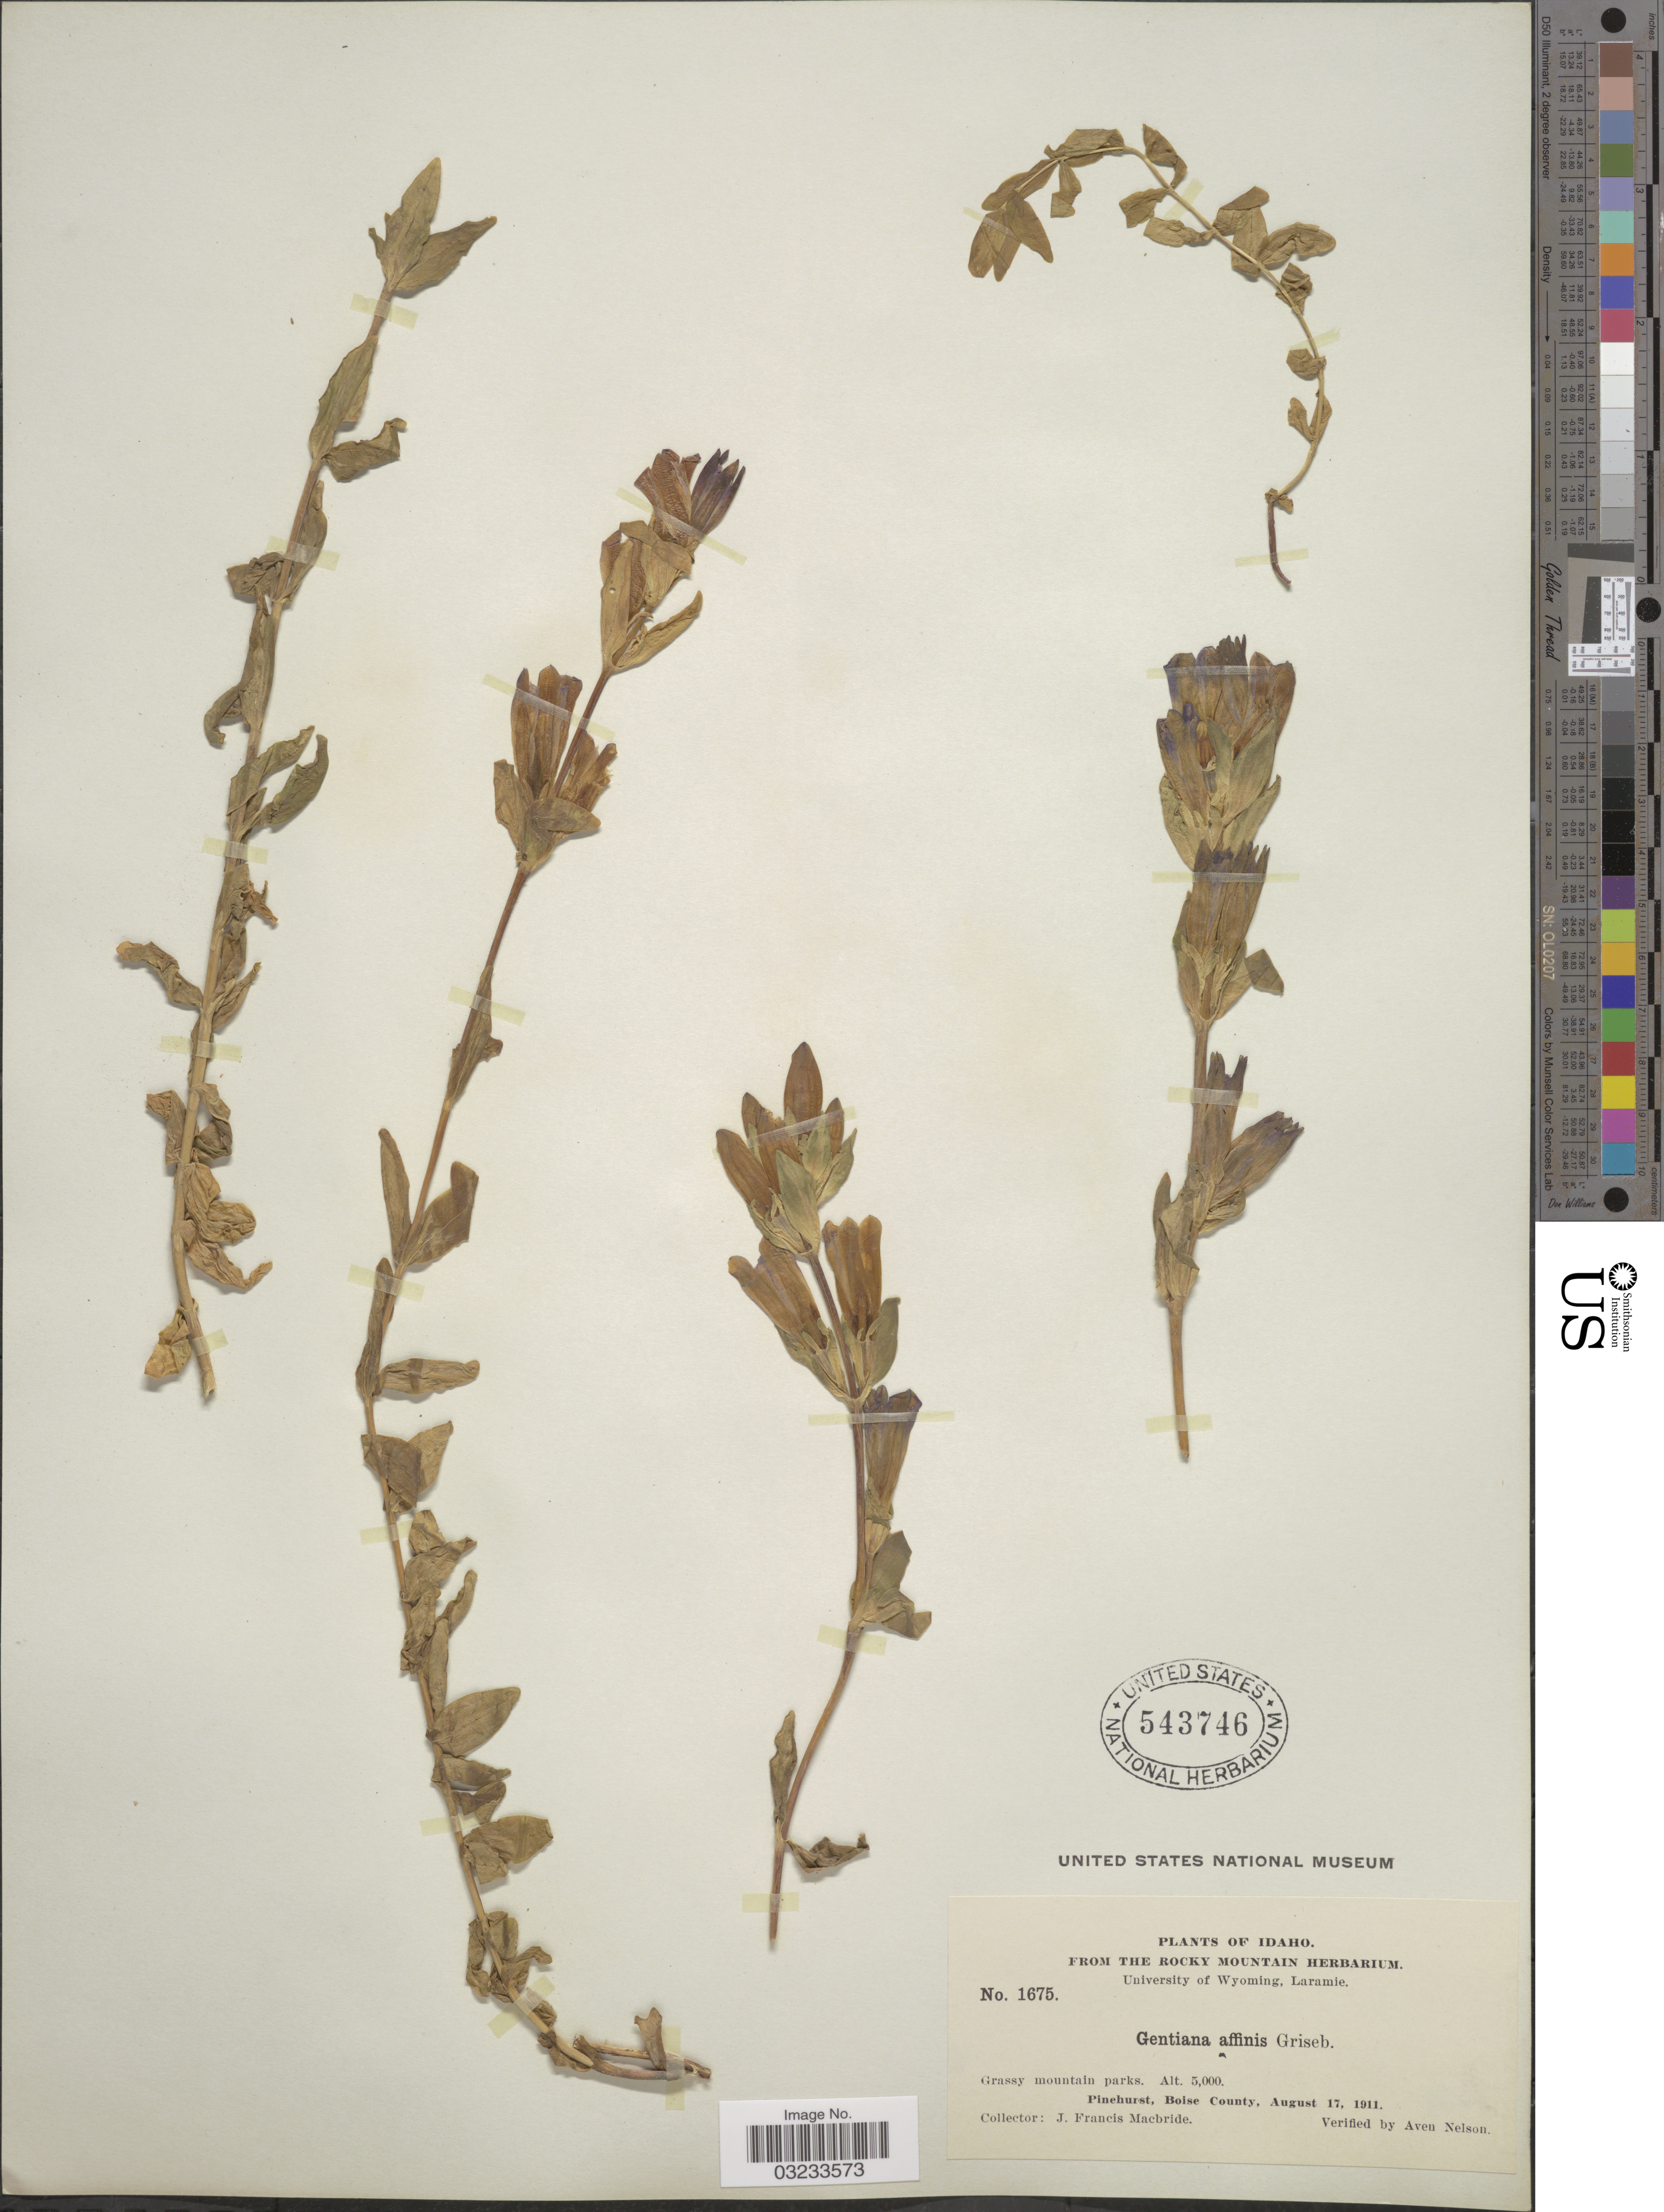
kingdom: Plantae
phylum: Tracheophyta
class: Magnoliopsida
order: Gentianales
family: Gentianaceae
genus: Gentiana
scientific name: Gentiana affinis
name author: Griseb.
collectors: J. F. Macbride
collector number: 1675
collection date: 1911-08-17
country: United States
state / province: Idaho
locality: Pinehurst, Boise County.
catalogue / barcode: US 543746